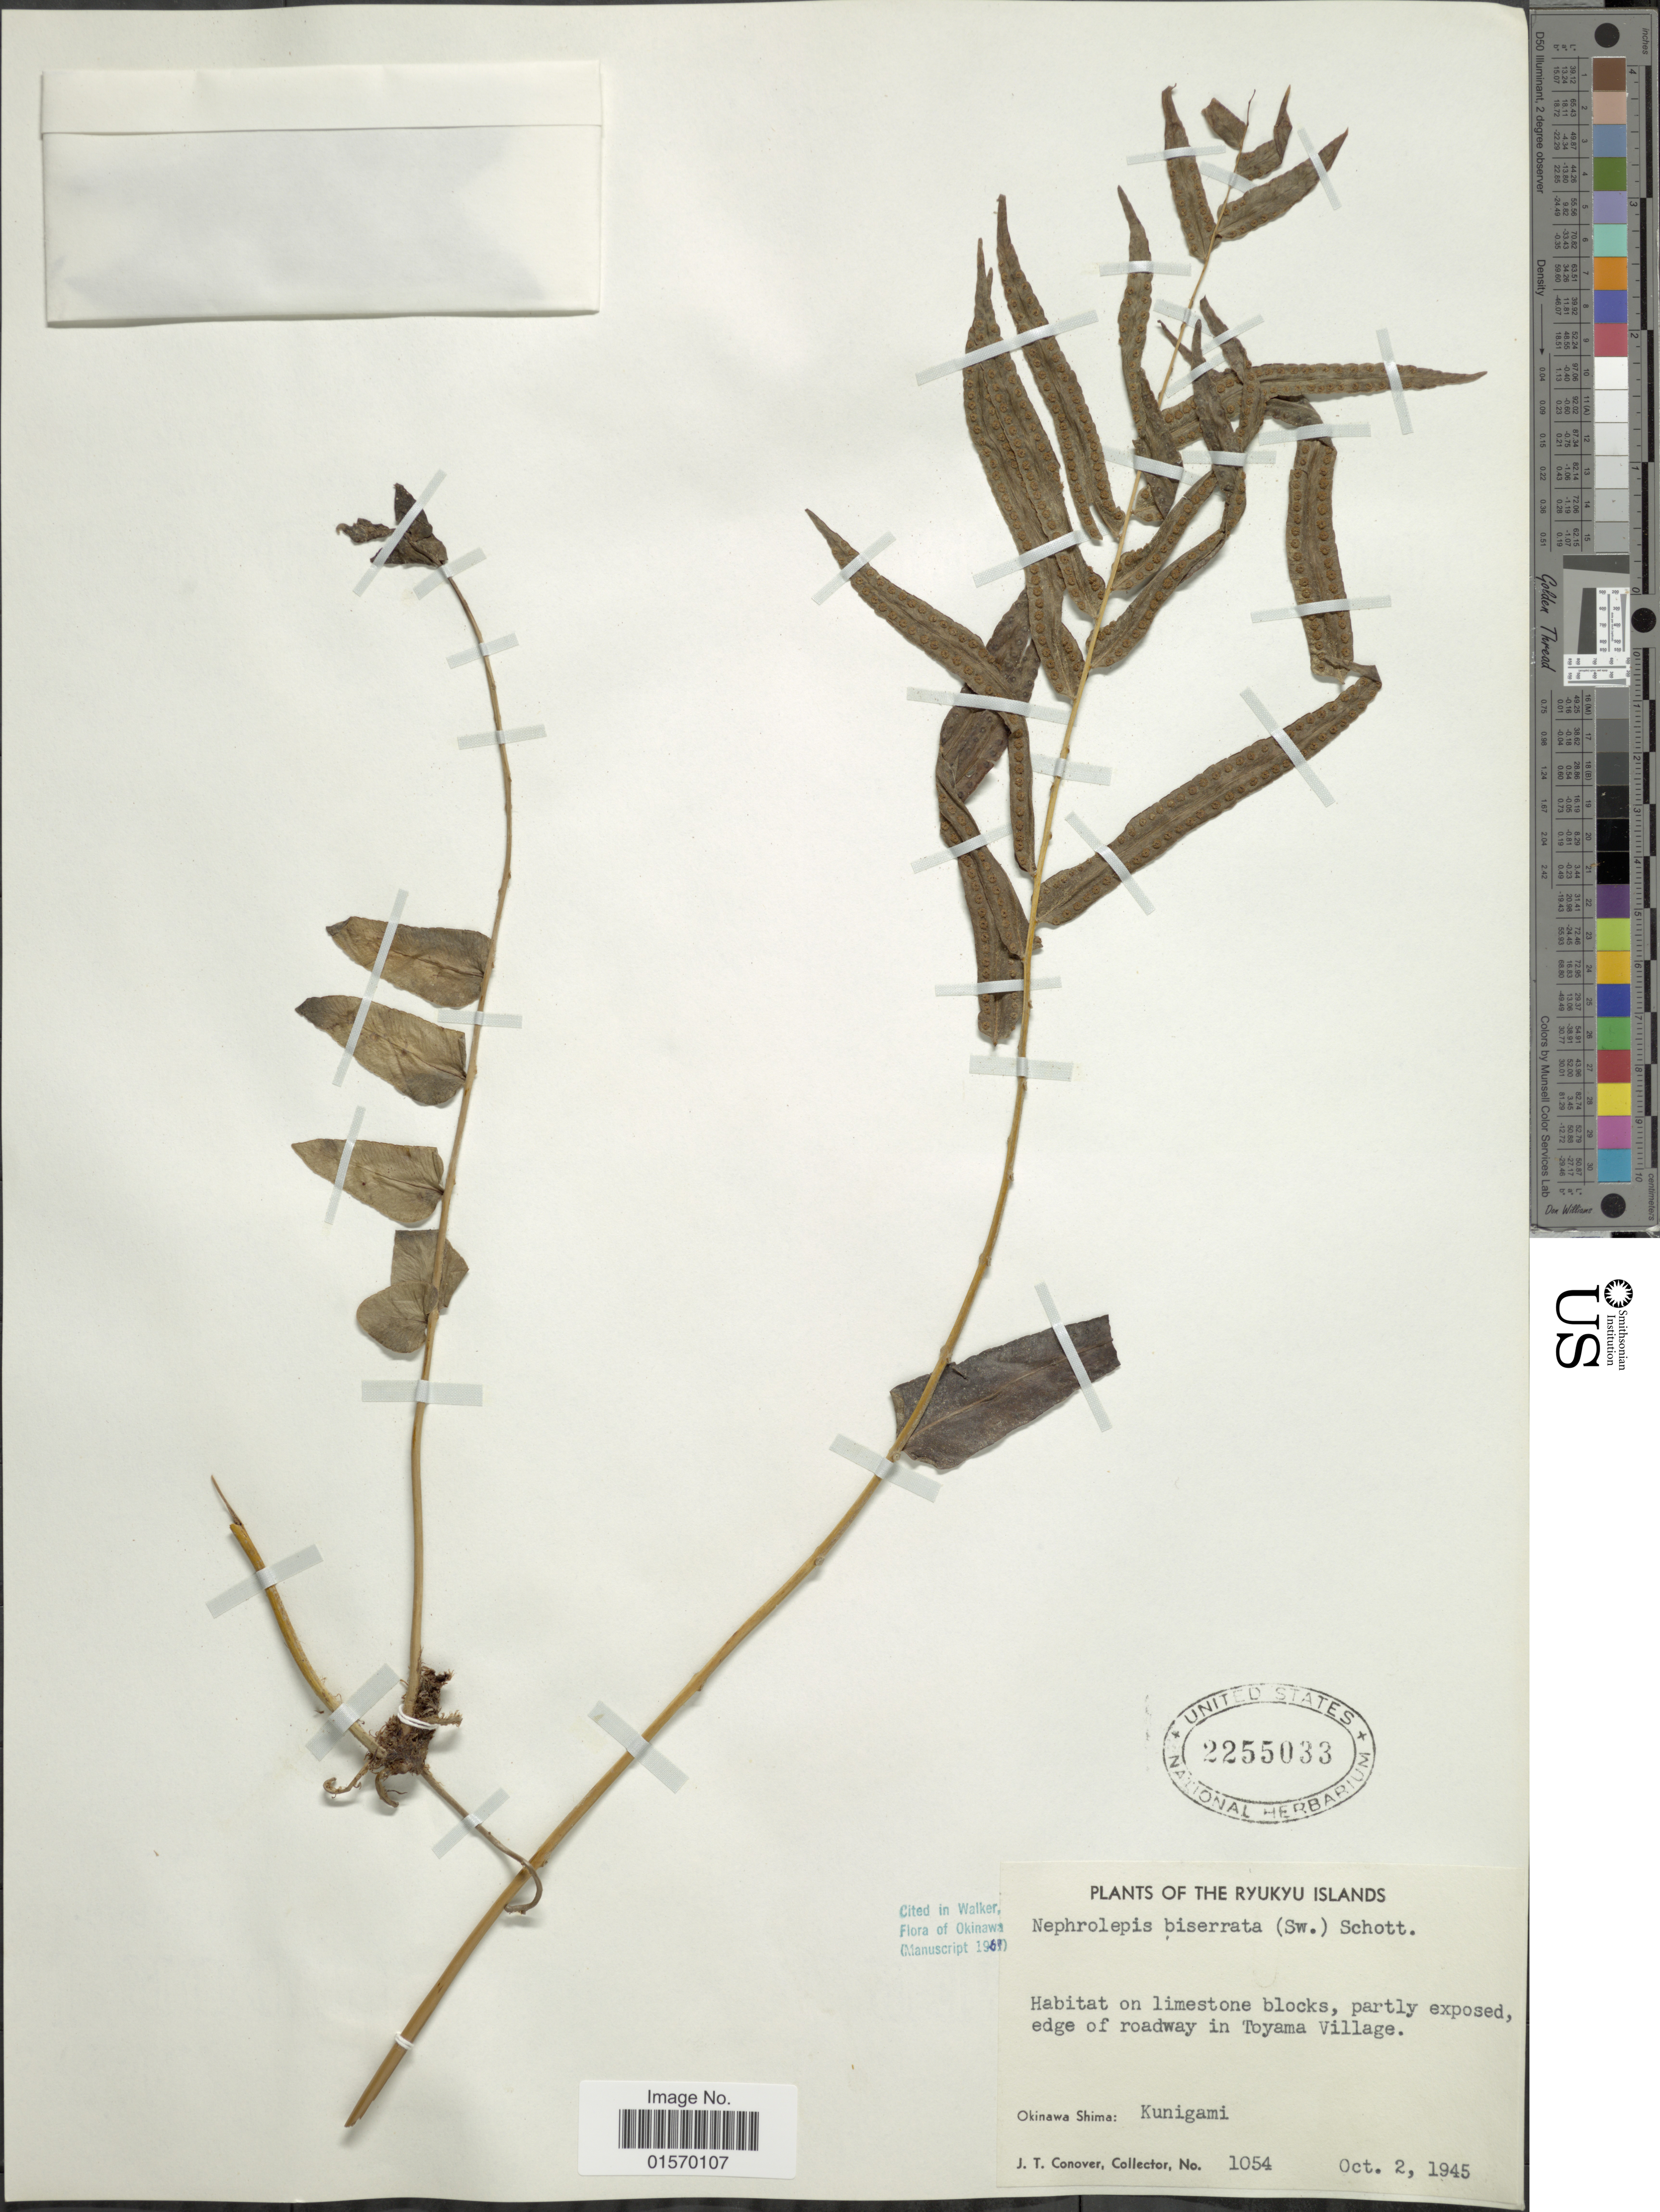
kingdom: Plantae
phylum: Tracheophyta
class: Polypodiopsida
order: Polypodiales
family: Nephrolepidaceae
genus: Nephrolepis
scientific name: Nephrolepis biserrata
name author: (Sw.) Schott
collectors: J. T. Conover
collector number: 1054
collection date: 1945-10-02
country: Japan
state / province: Okinawa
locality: Ryukyu Islands. Edge of roadway in Toyama Village. Okinawa Shima: Kunigami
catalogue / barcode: US 2255033